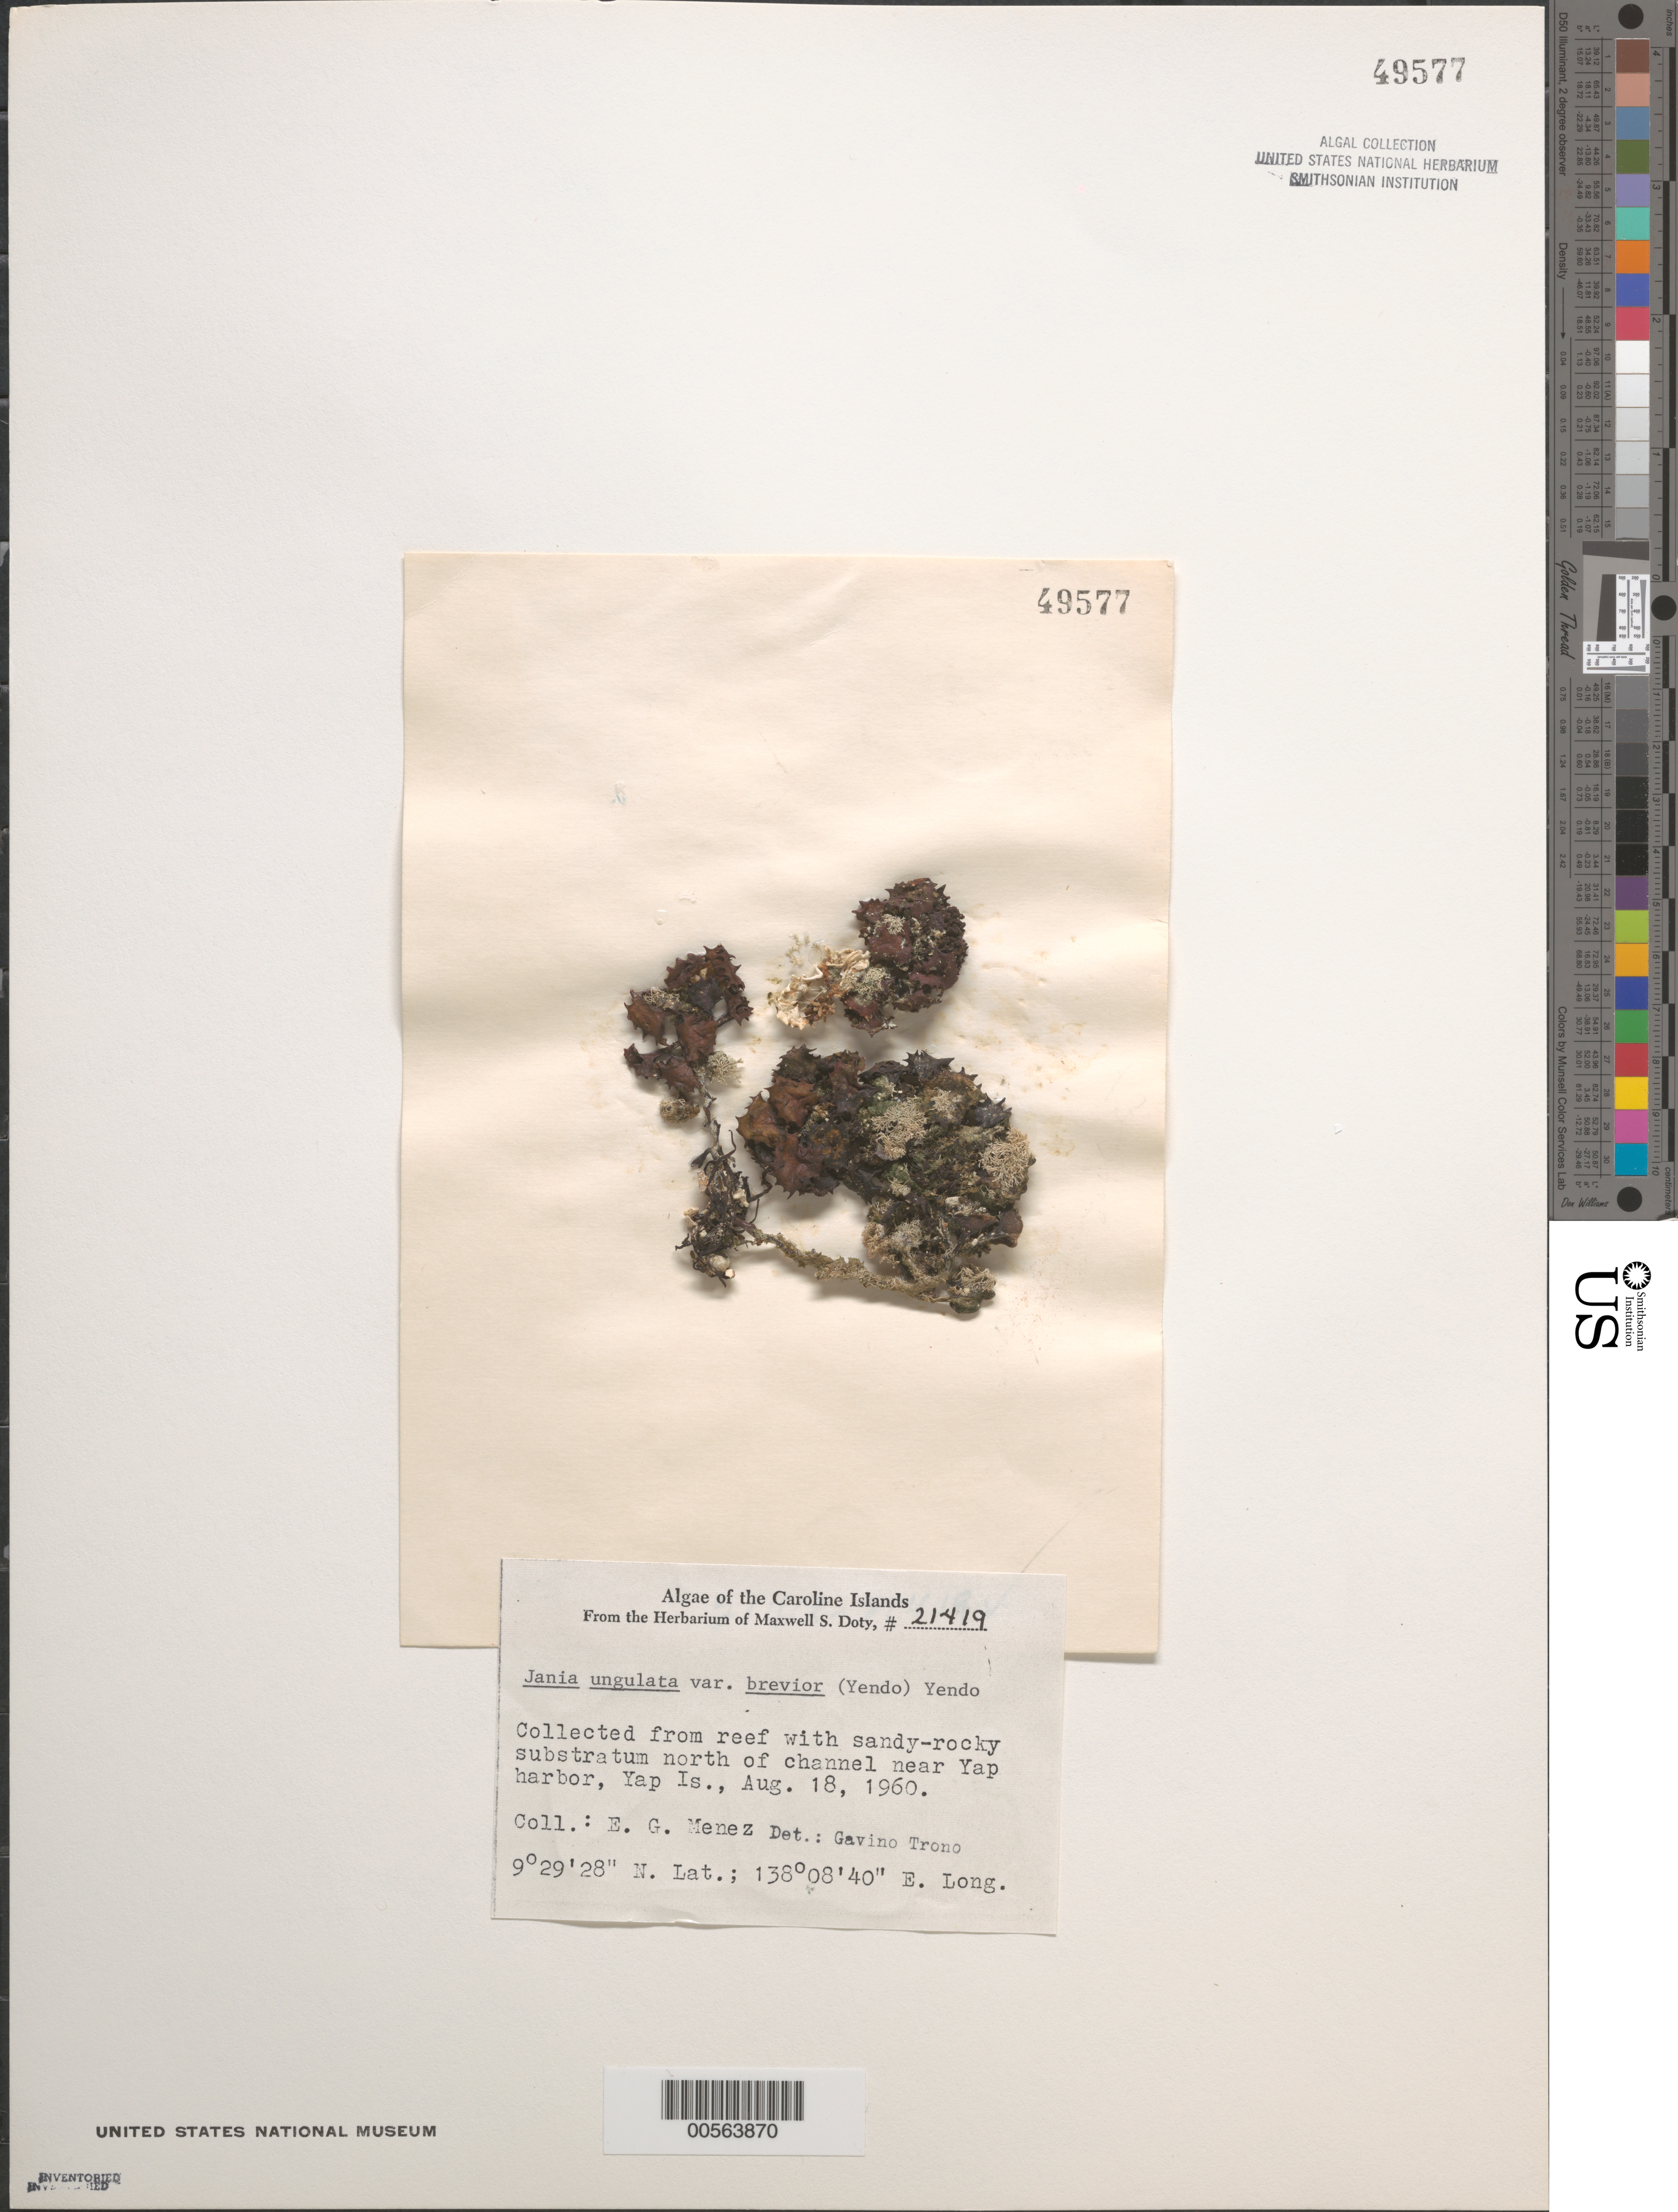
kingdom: Plantae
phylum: Rhodophyta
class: Florideophyceae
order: Corallinales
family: Corallinaceae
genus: Jania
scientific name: Jania ungulata var. brevior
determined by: Trono, Gavino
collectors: Meñez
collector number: MSD 21419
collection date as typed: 18 Aug 1960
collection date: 1960-08-18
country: Micronesia, Federated States of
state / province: Yap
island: Yap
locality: Reef north of channel near Yap Harbor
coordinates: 9 29' 28" N, 138 08' 40" E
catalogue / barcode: US 49577